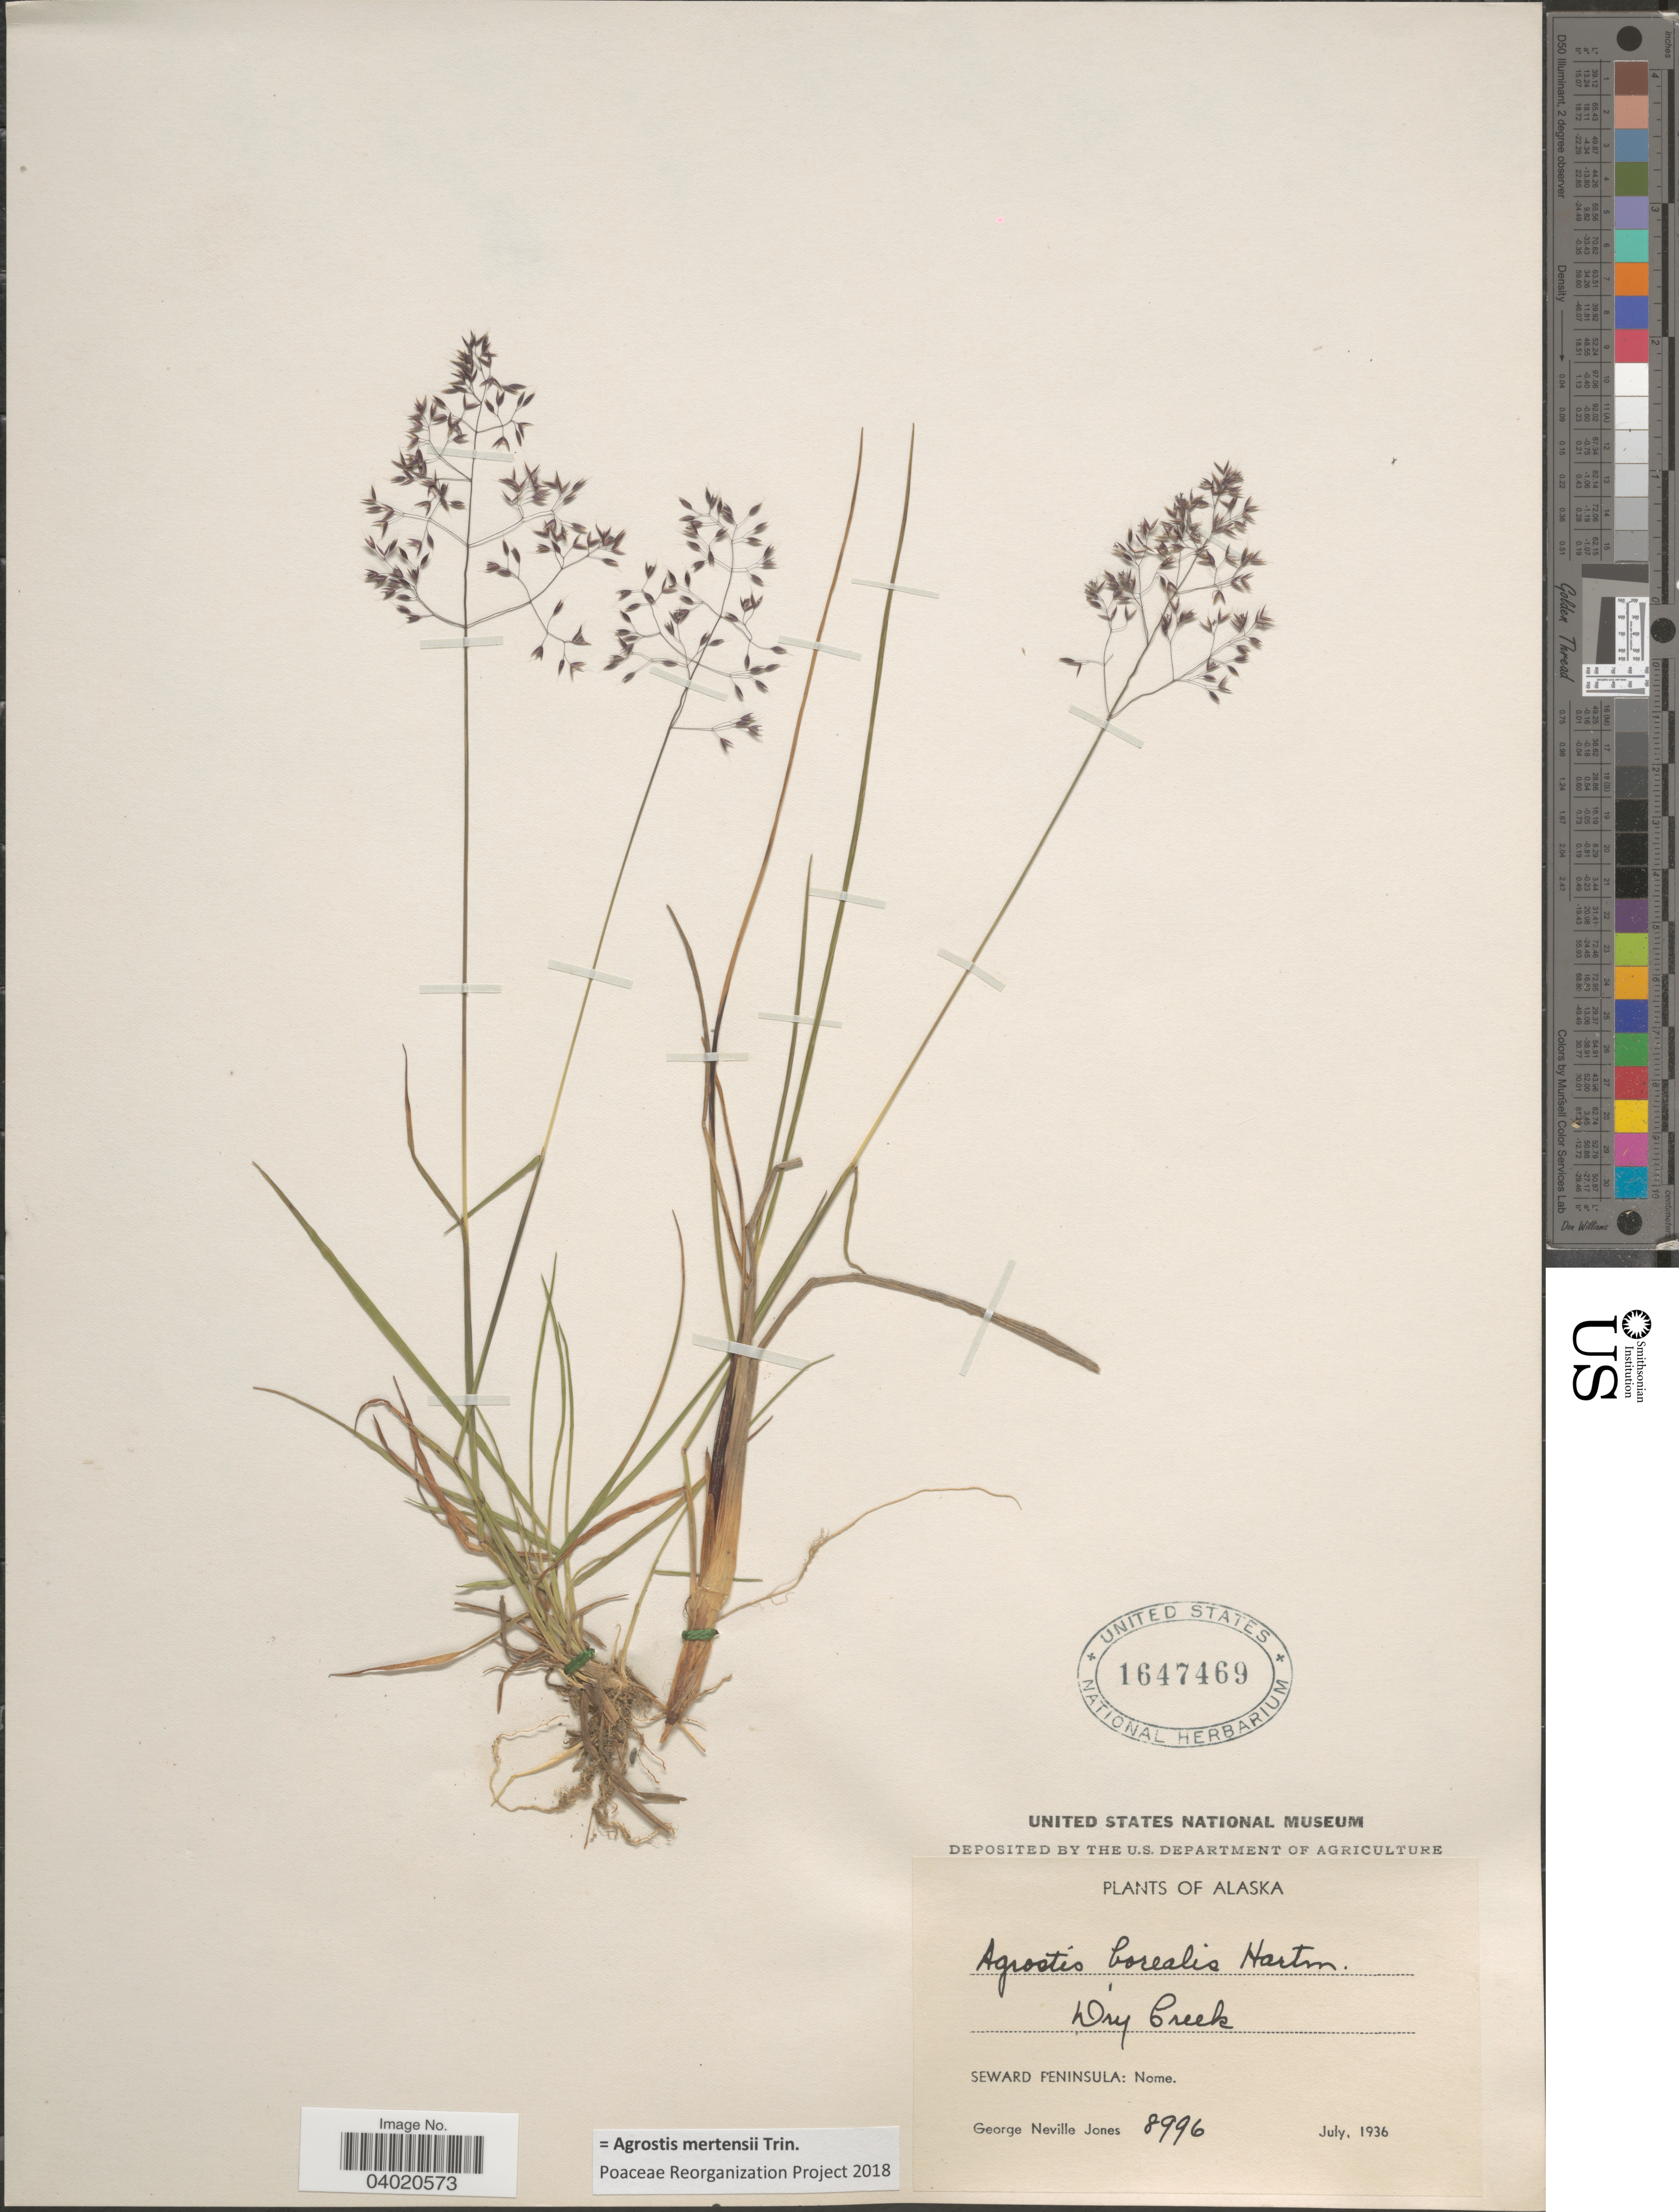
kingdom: Plantae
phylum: Tracheophyta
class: Liliopsida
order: Poales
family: Poaceae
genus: Agrostis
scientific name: Agrostis mertensii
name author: Trin.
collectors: G. N. Jones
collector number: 8996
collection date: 1936-07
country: United States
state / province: Alaska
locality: Dry Creek. Seward Peninsula: Nome.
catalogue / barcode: US 1647469